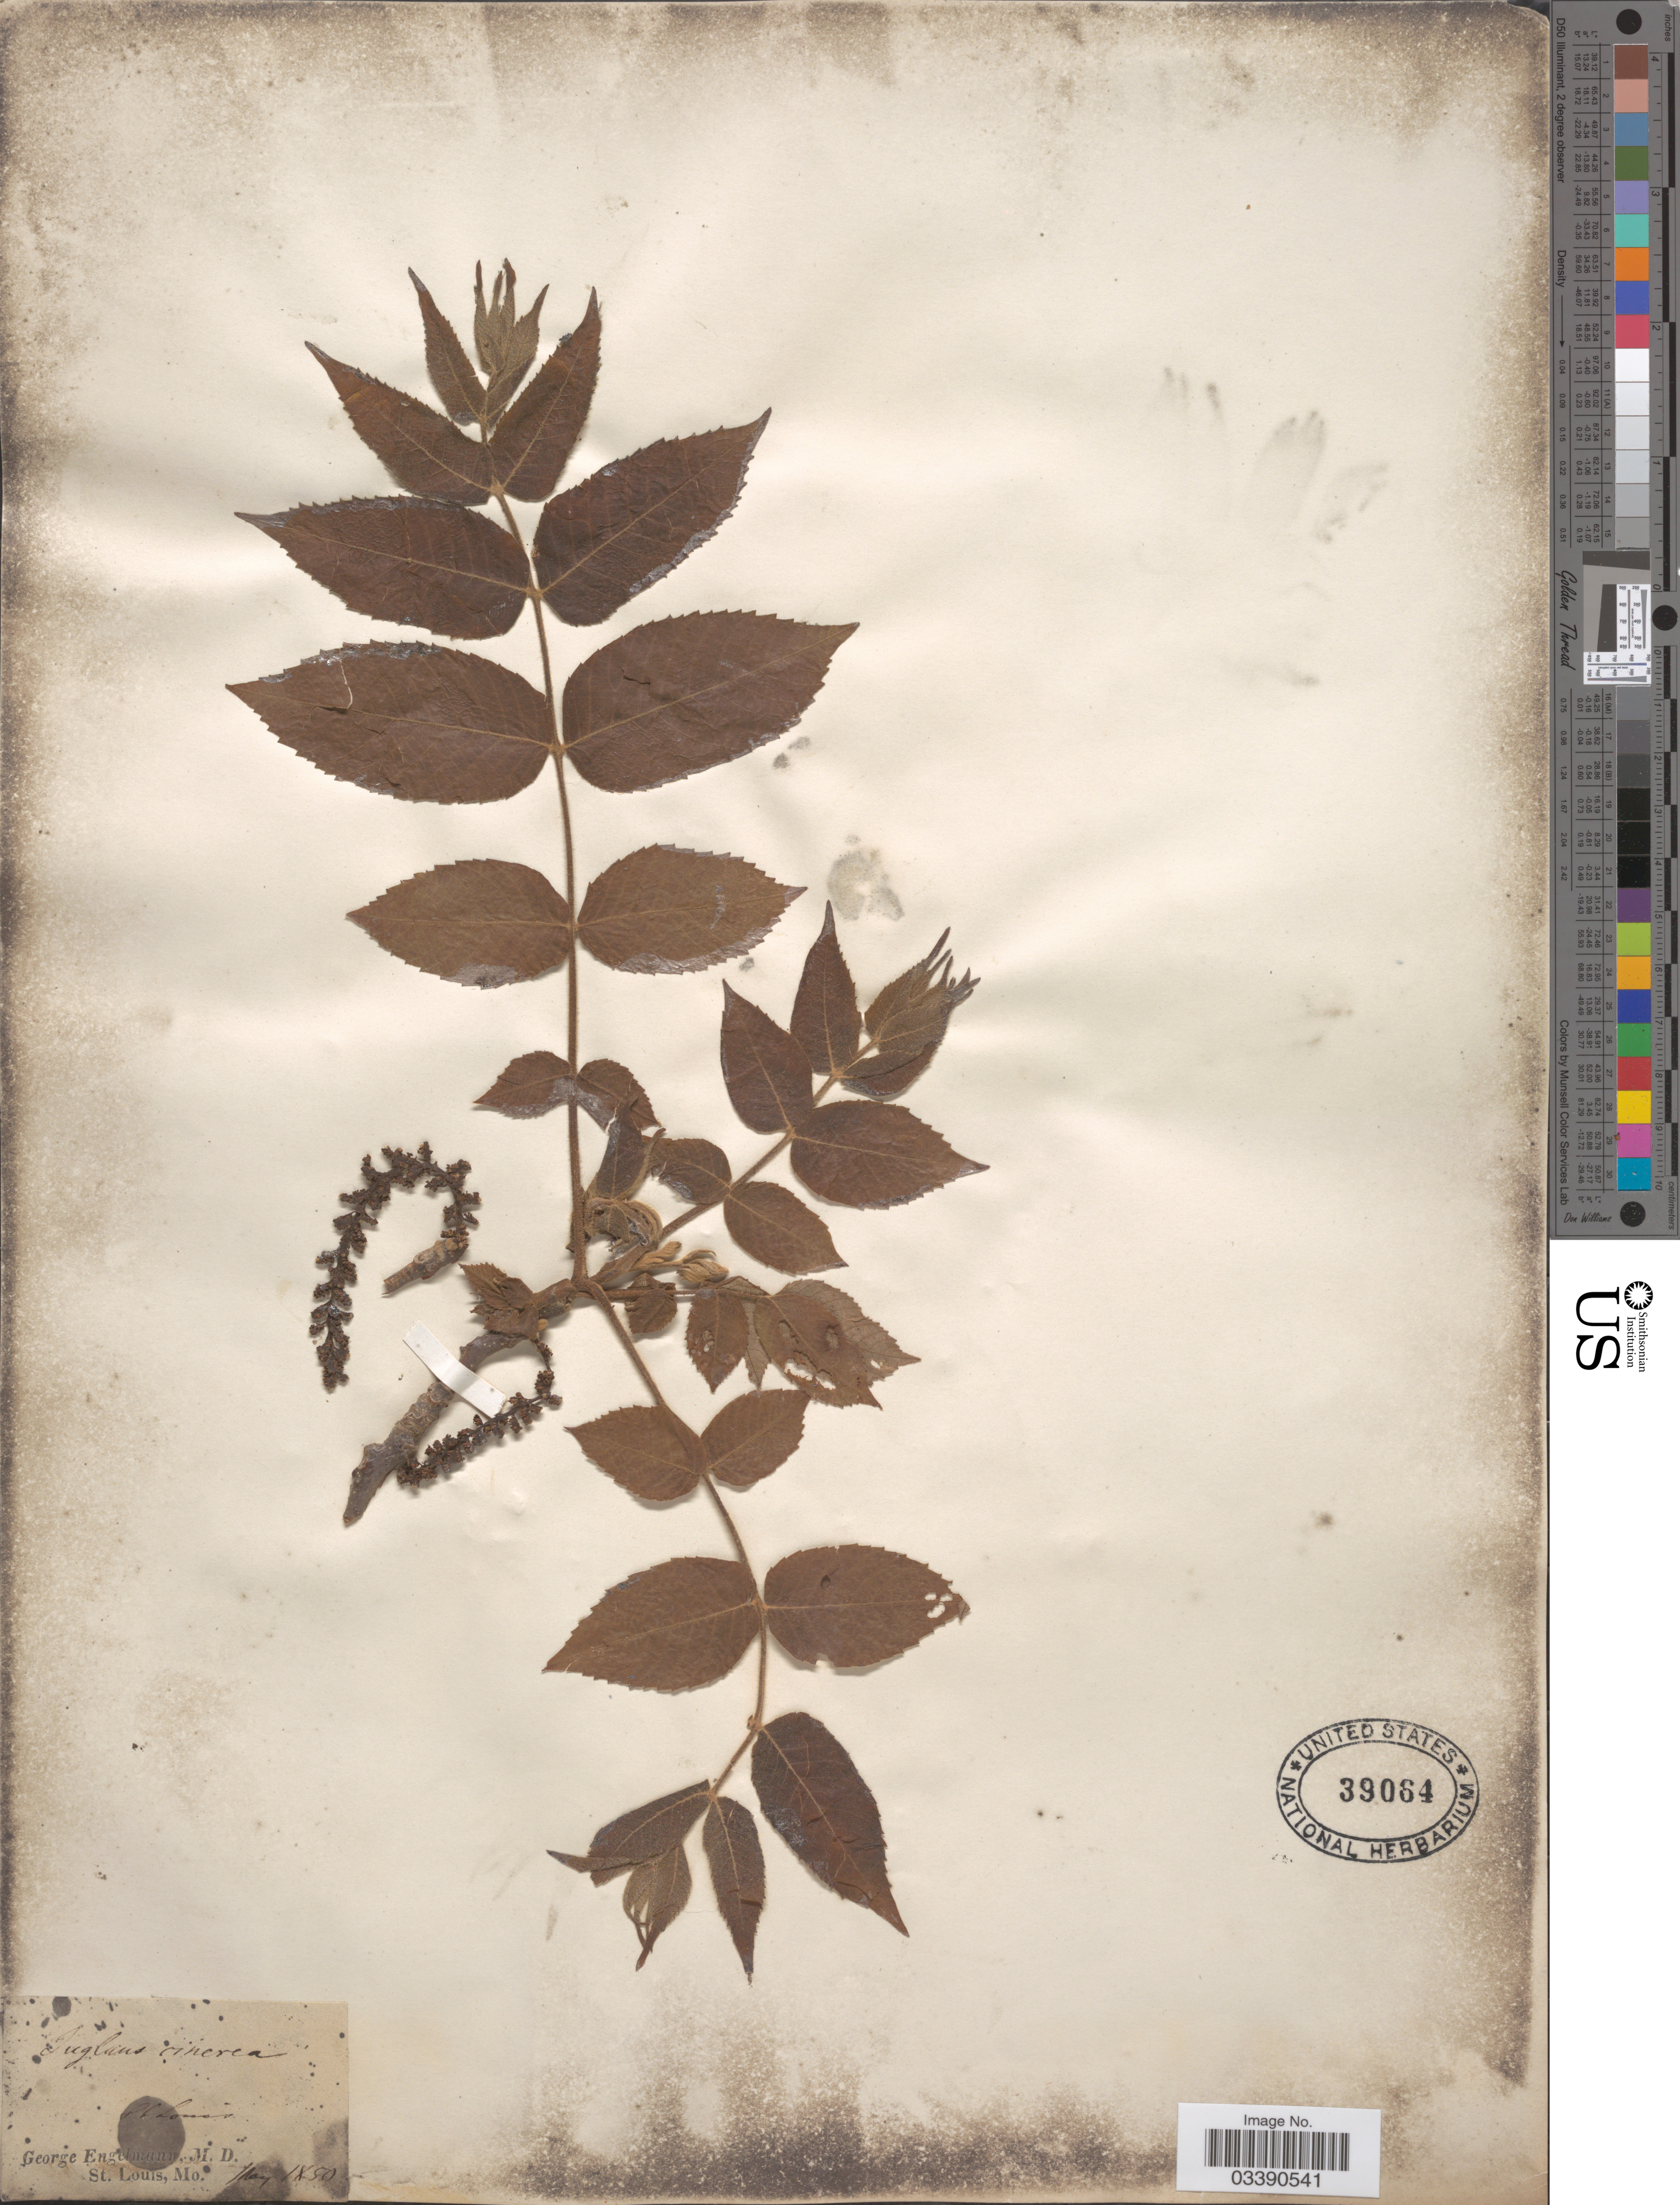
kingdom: Plantae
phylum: Tracheophyta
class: Magnoliopsida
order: Fagales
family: Juglandaceae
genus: Juglans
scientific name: Juglans cinerea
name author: L.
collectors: G. Engelmann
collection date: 1850-05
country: United States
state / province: Missouri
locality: St. Louis.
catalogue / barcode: US 39064